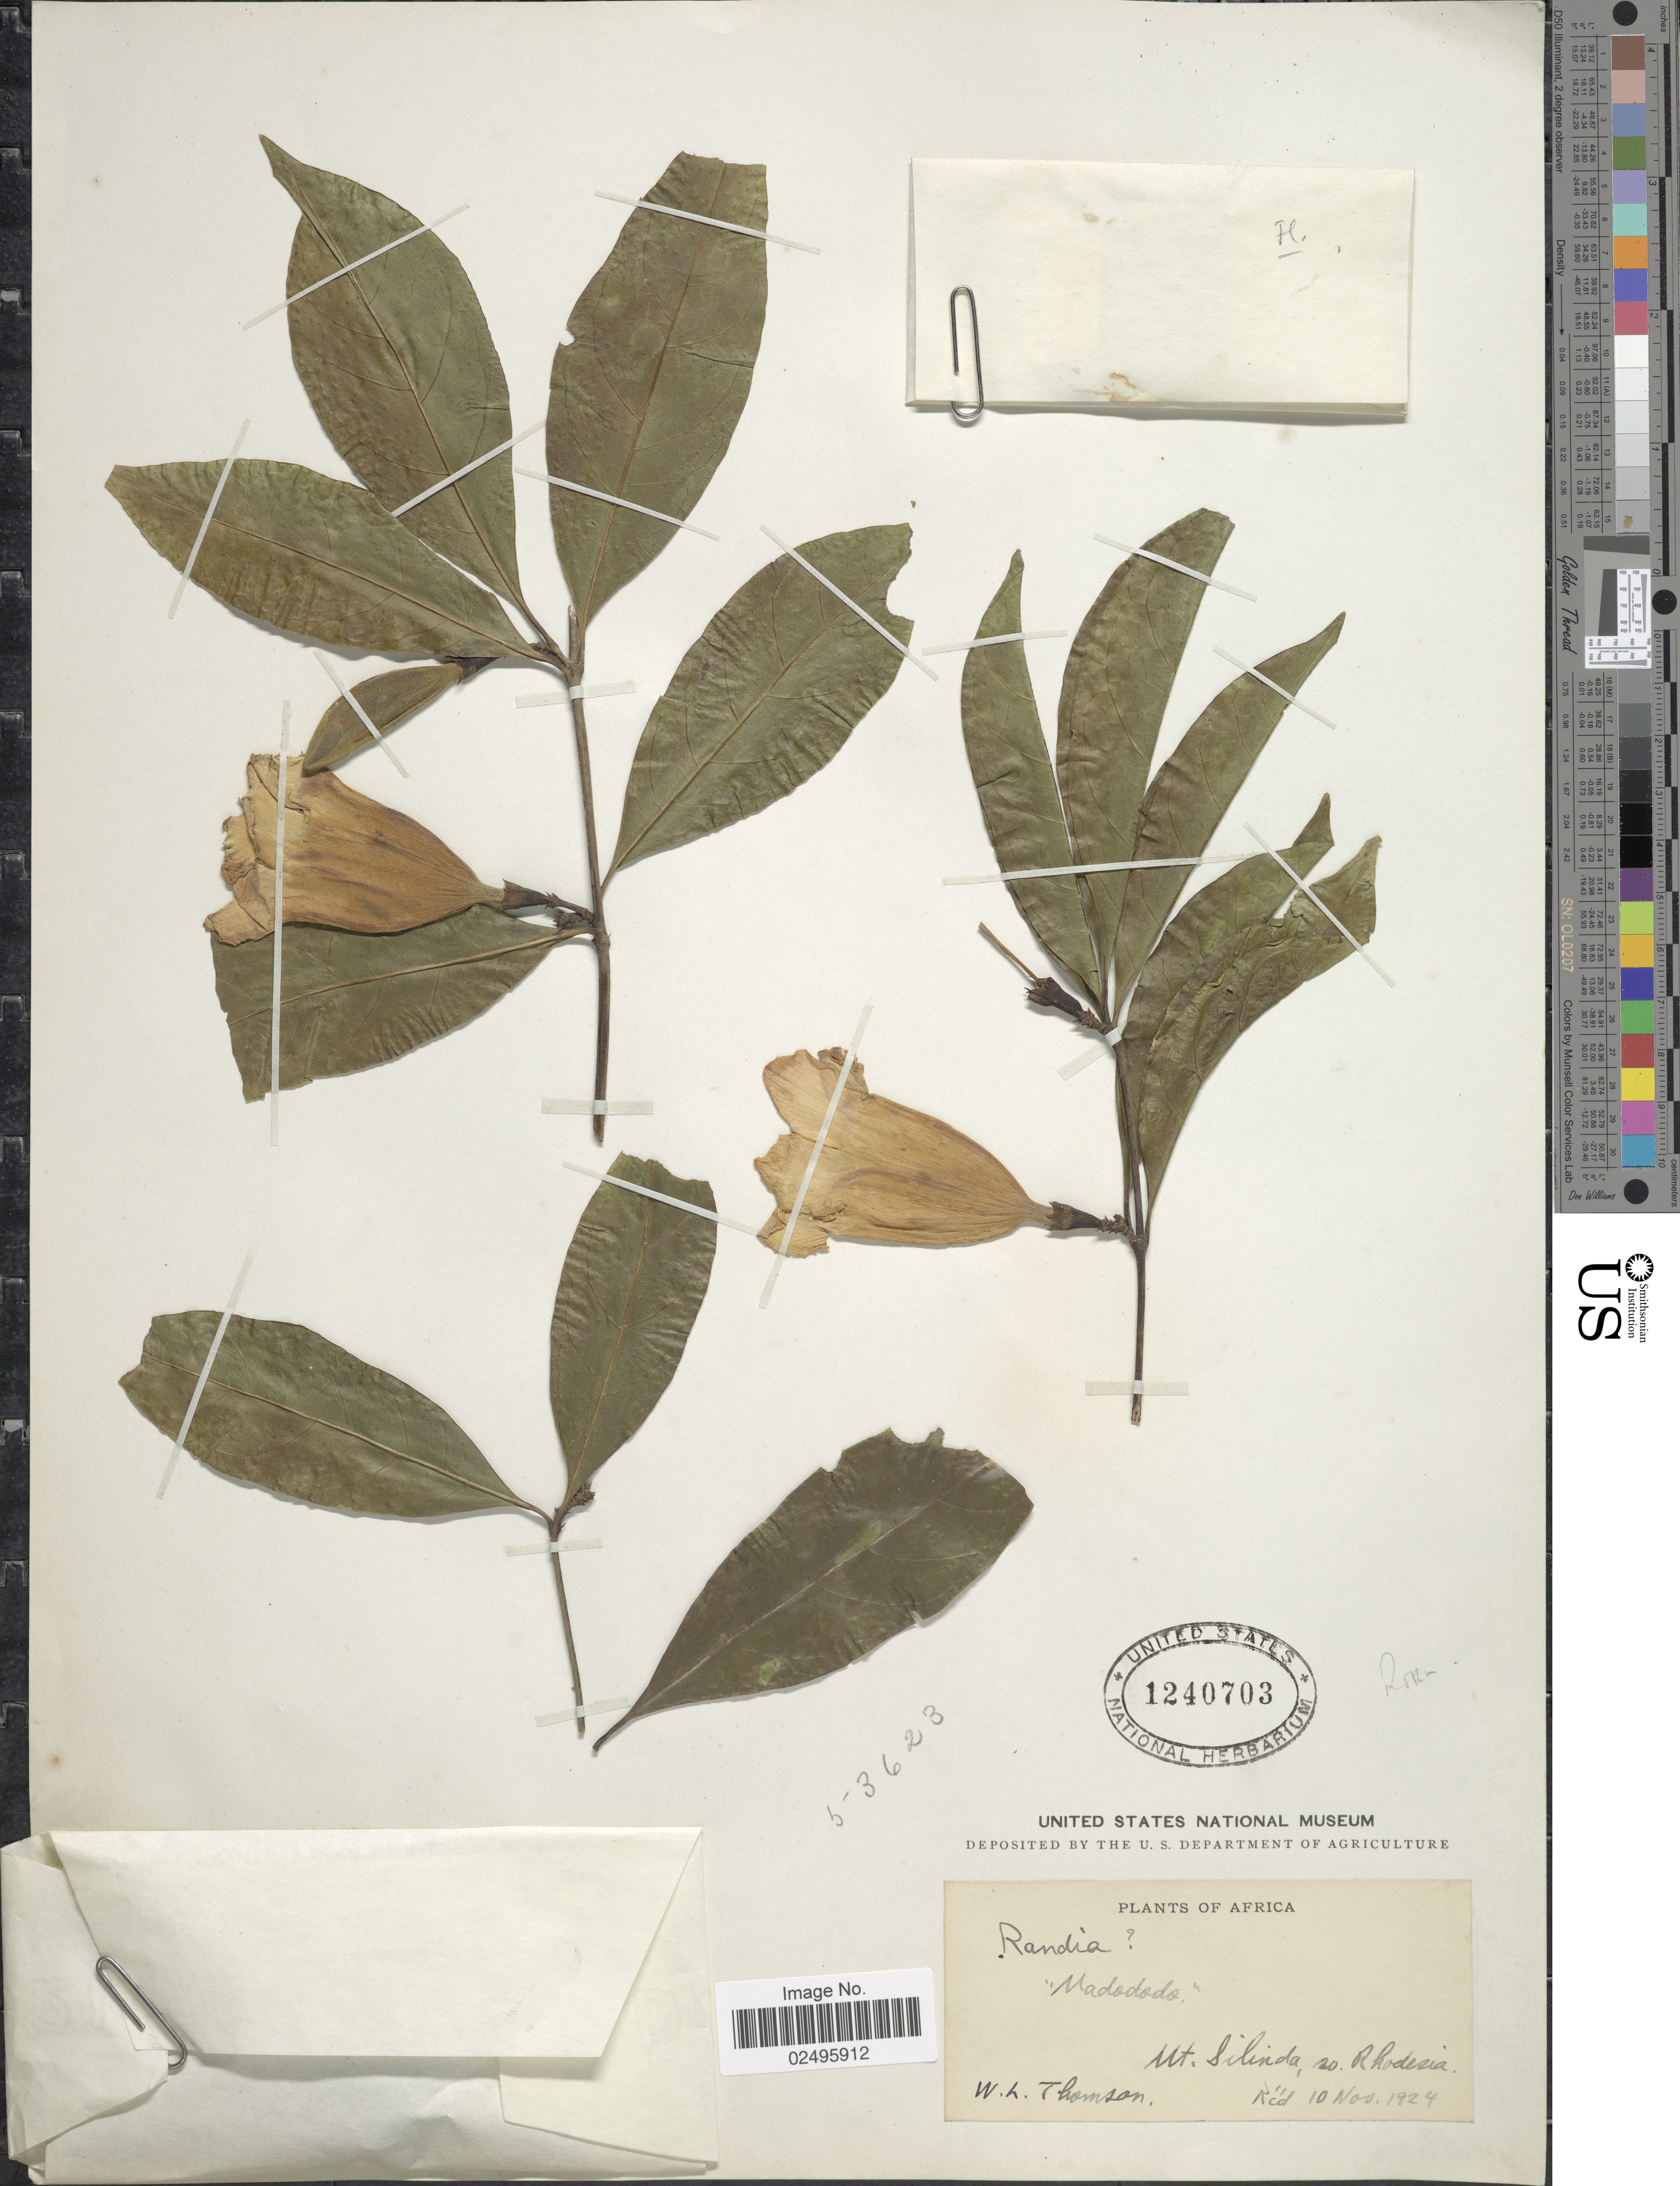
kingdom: Plantae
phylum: Tracheophyta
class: Magnoliopsida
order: Gentianales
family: Rubiaceae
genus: Rothmannia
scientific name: Rothmannia fischeri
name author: (K. Schum.) Bullock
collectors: W. Thomson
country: Zimbabwe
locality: Mt. Silinda, so. Rhodesia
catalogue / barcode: US 1240703